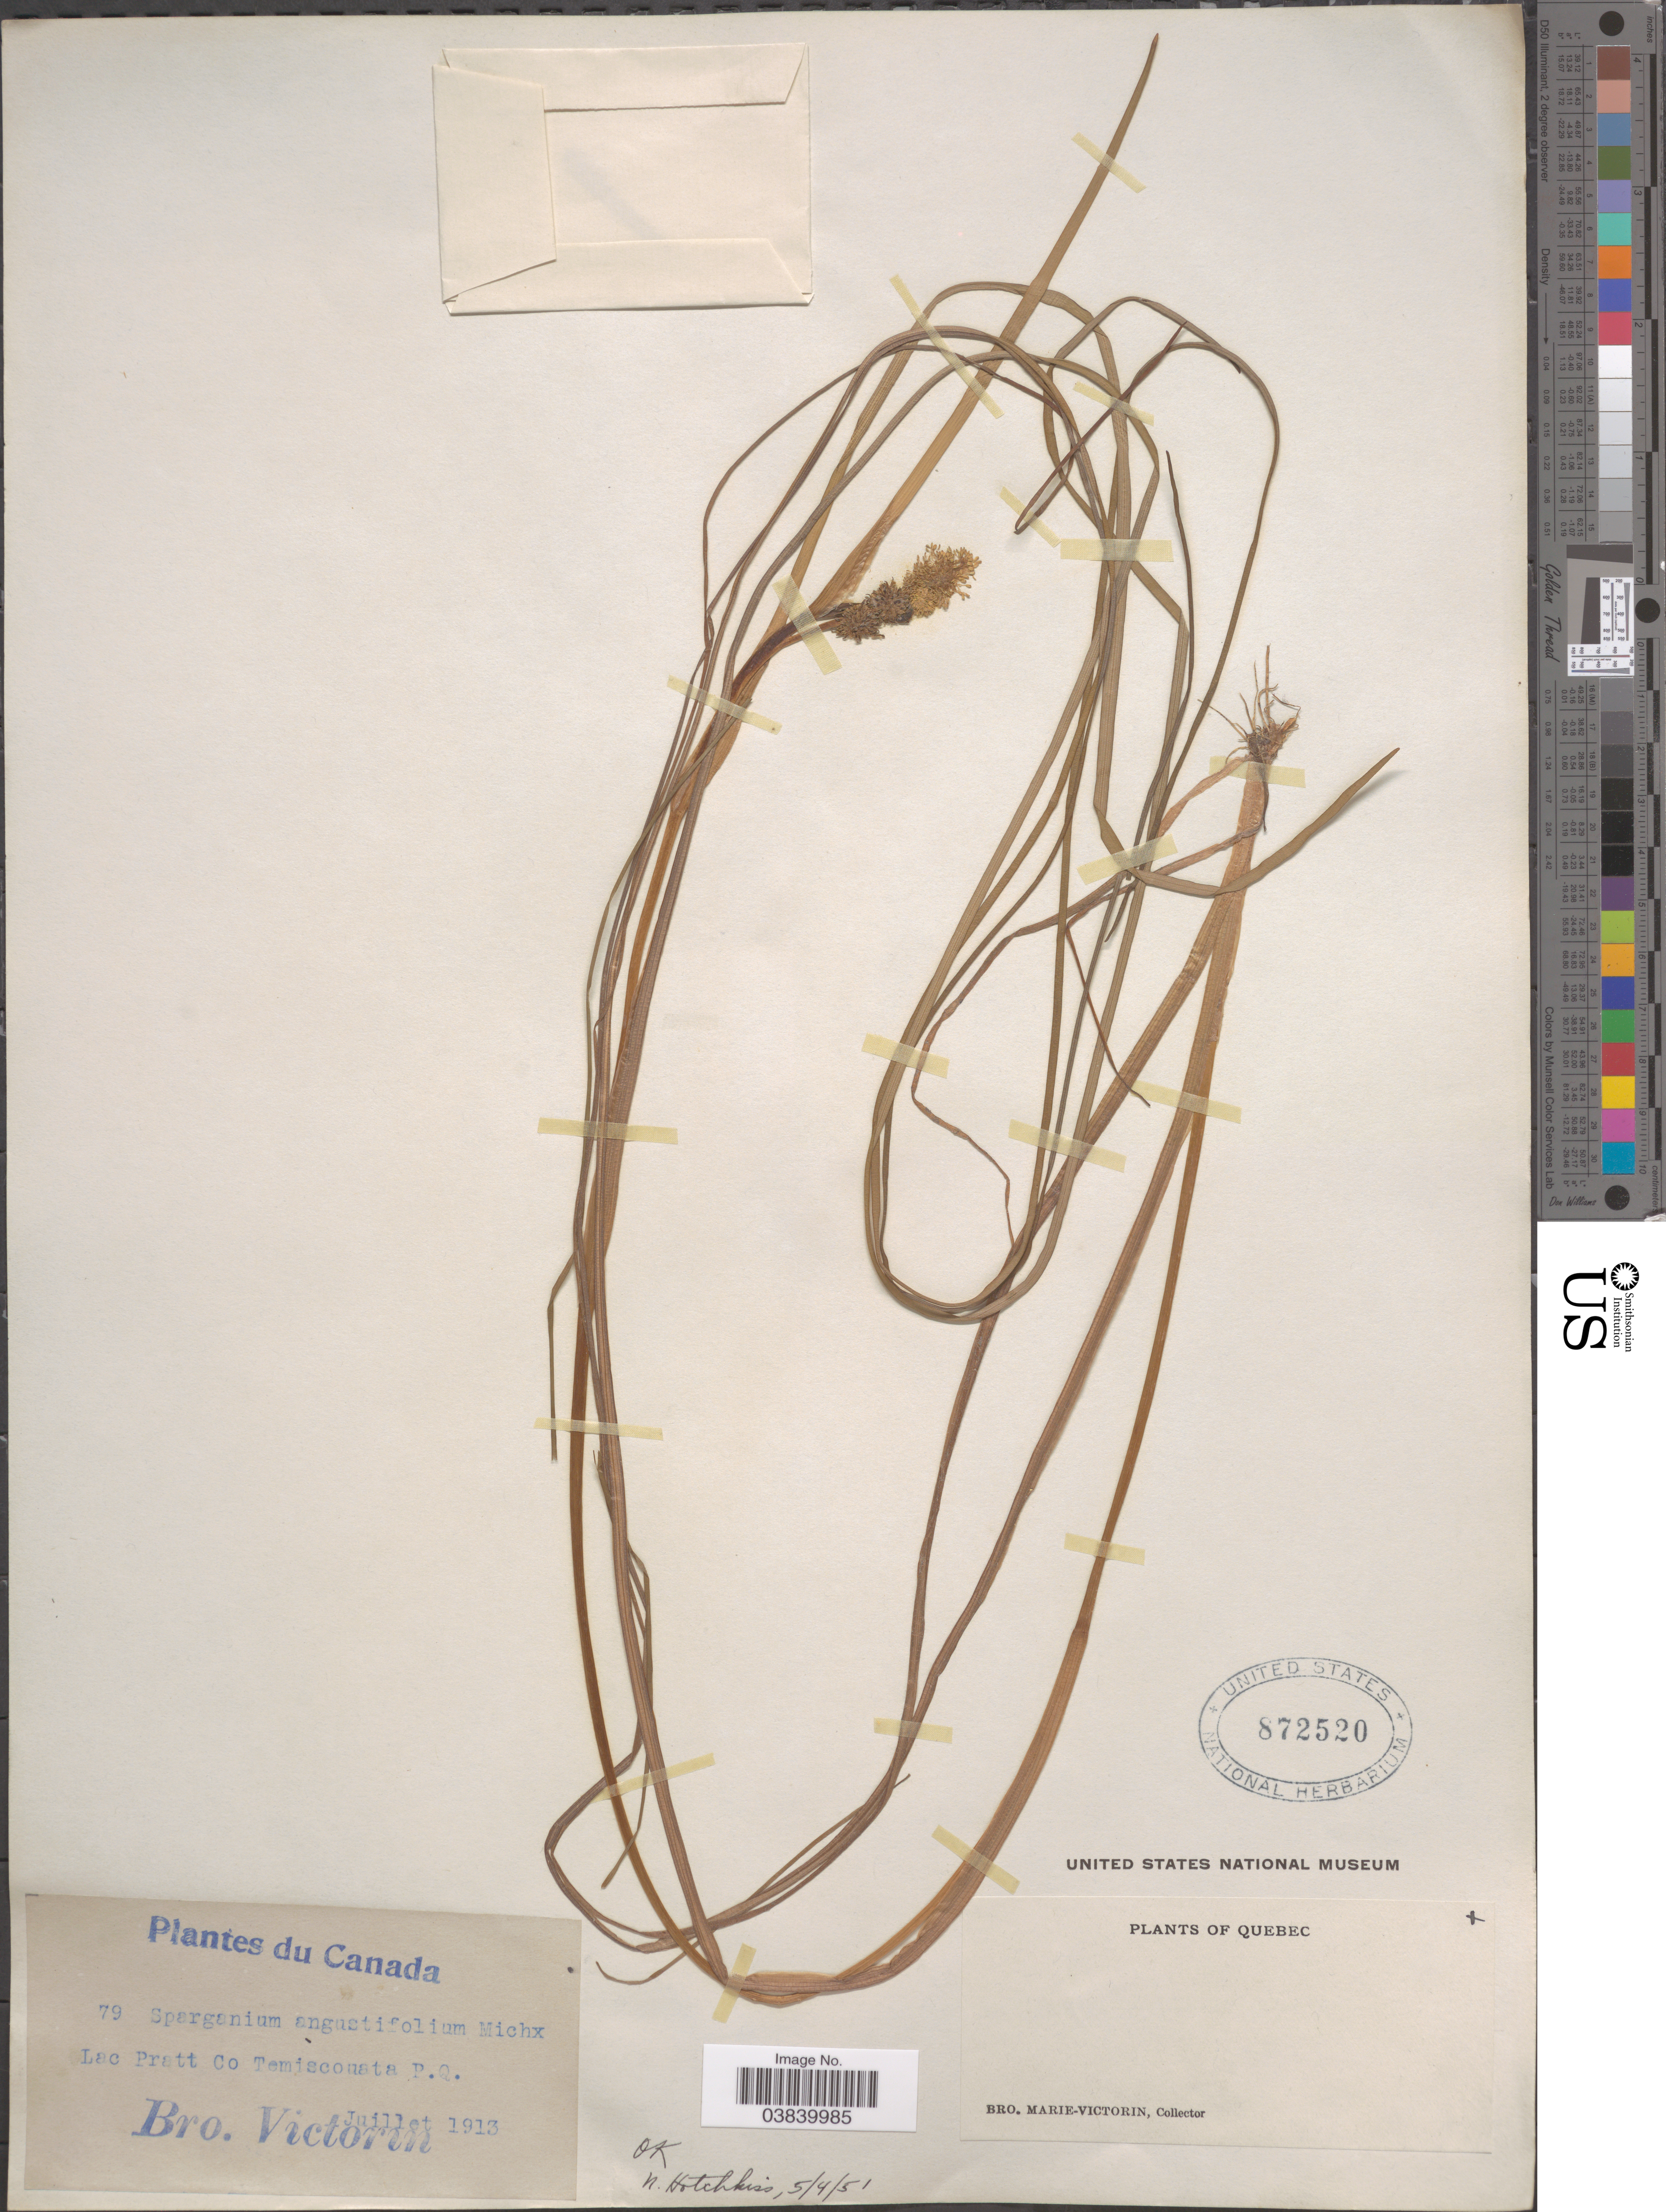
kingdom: Plantae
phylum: Tracheophyta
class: Liliopsida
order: Poales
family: Typhaceae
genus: Sparganium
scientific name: Sparganium angustifolium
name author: Michx.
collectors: Fr. Marie-Victorin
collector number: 79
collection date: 1913-07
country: Canada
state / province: Quebec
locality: Lac Pratt Co, Temiscouata P.Q.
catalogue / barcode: US 872520